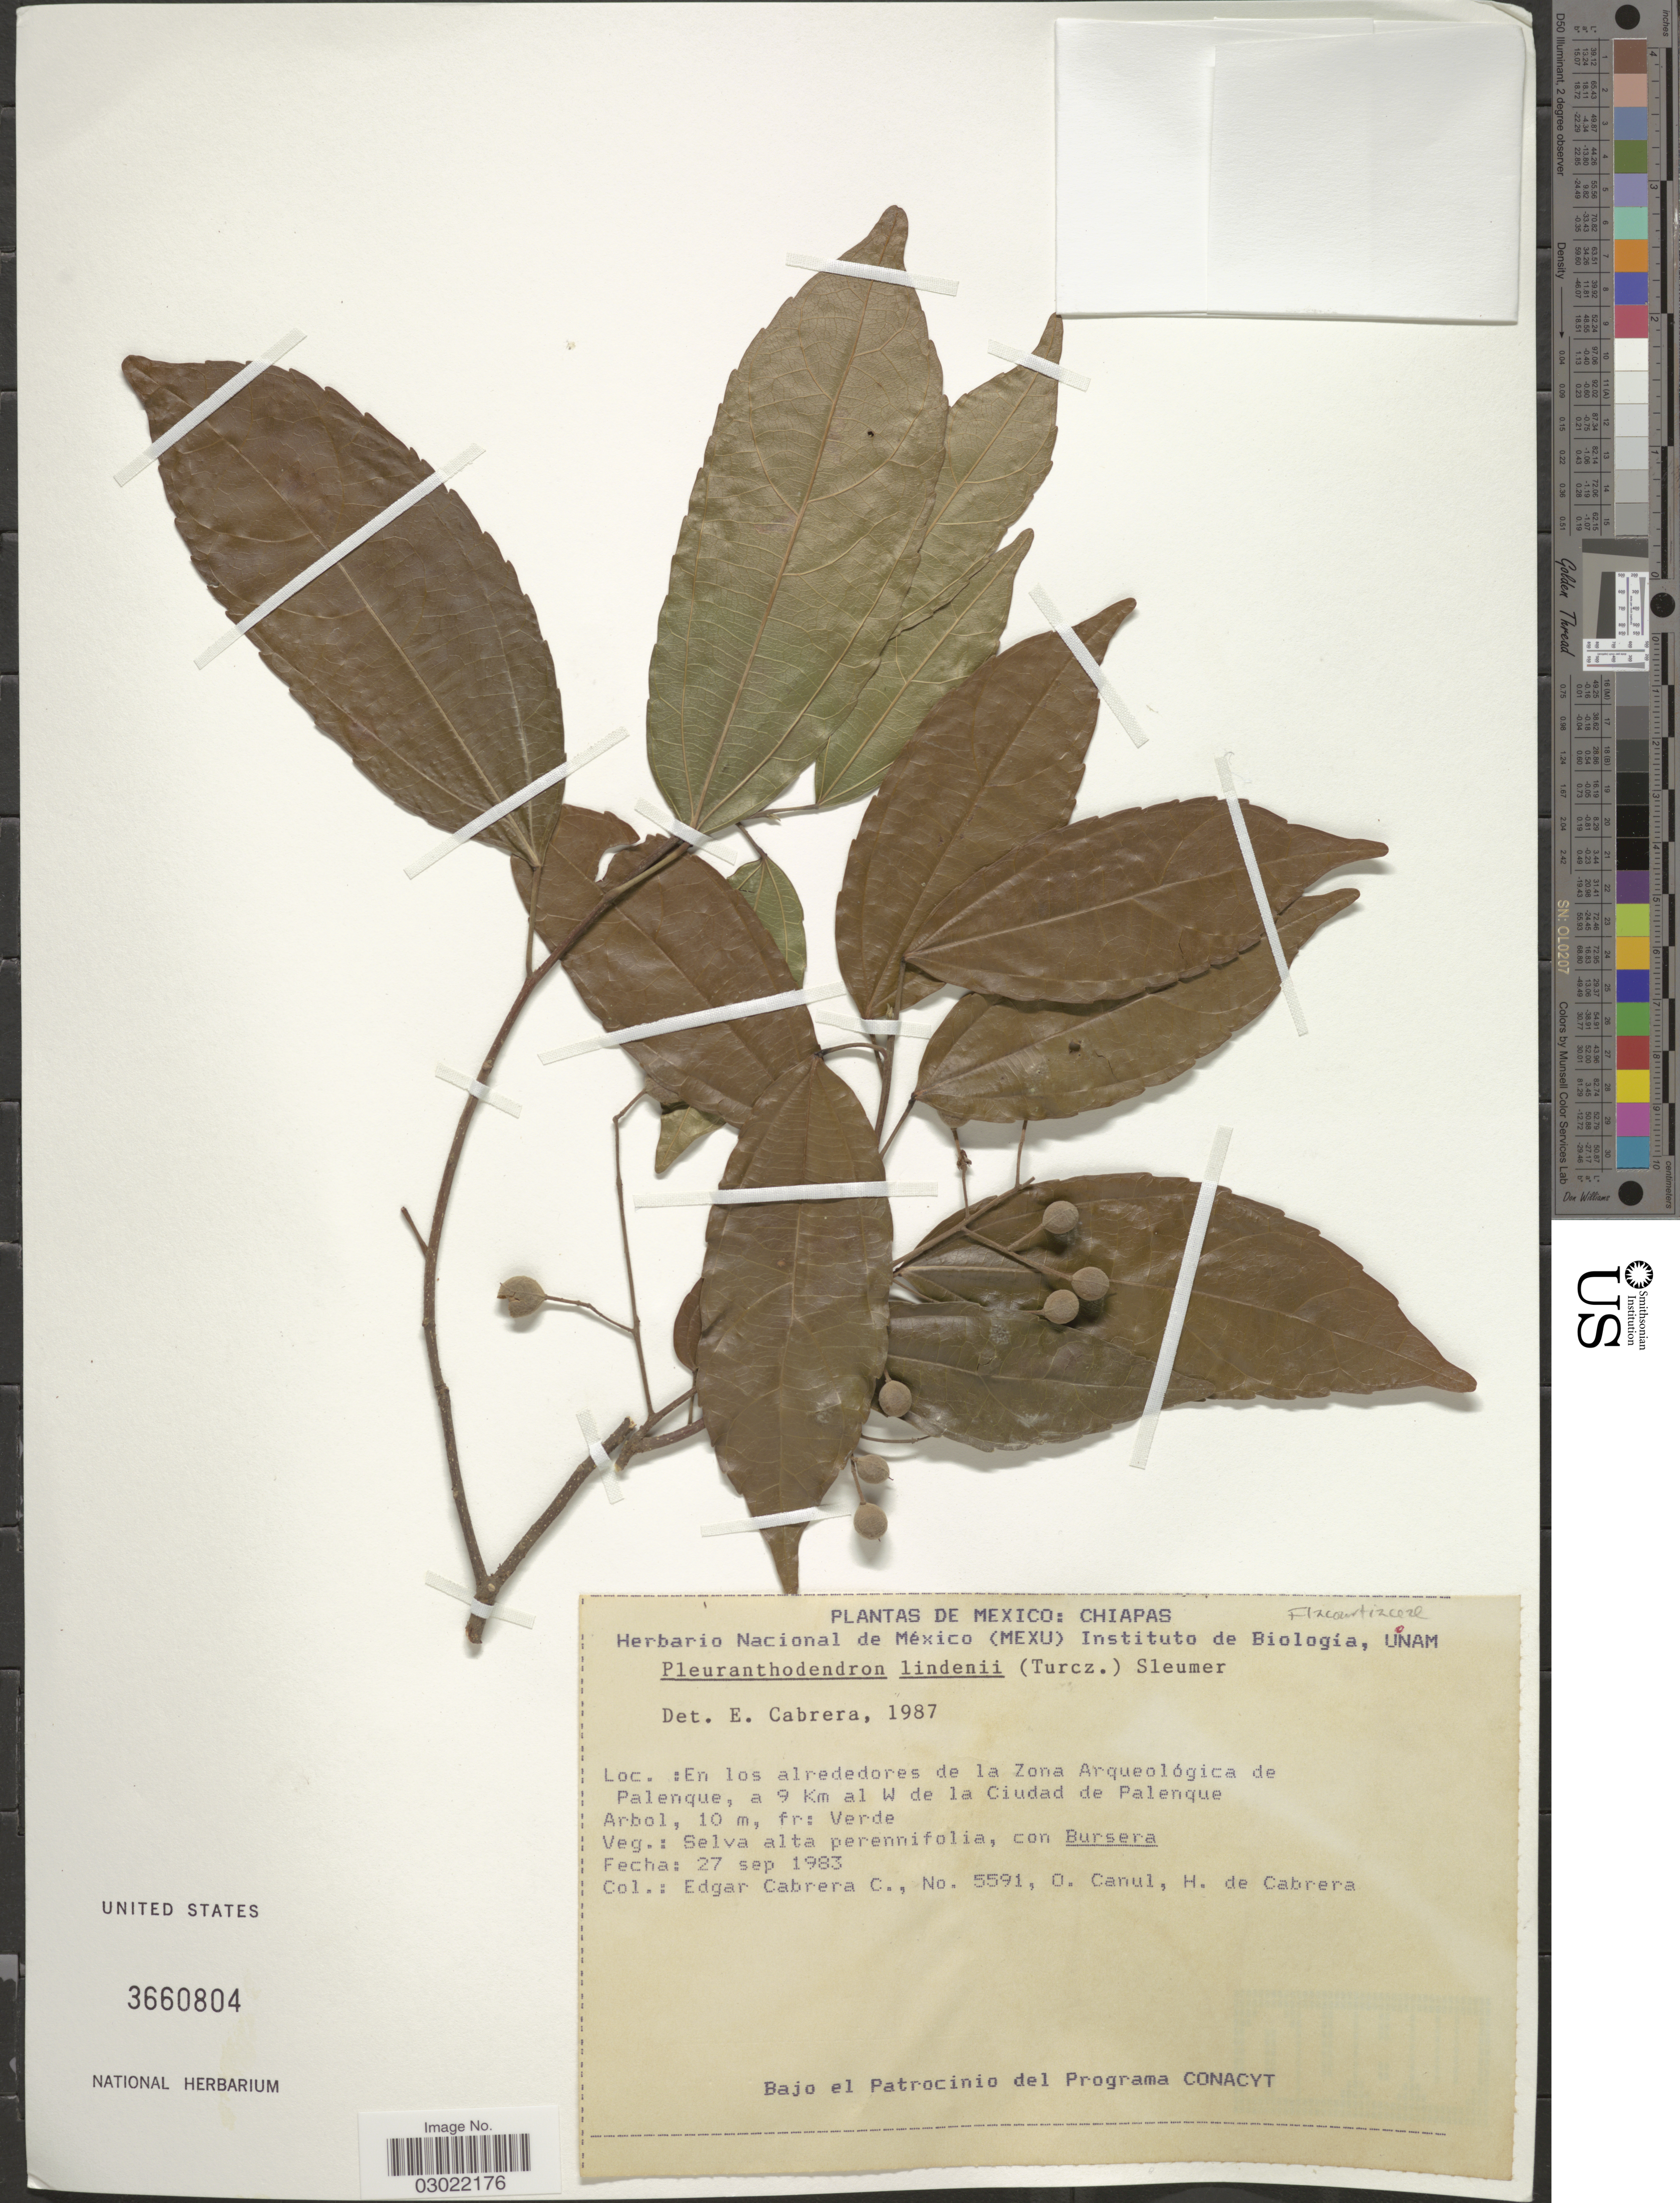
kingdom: Plantae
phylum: Tracheophyta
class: Magnoliopsida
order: Malpighiales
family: Salicaceae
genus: Pleuranthodendron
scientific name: Pleuranthodendron lindenii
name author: (Turcz.) Sleumer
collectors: E. Cabrera C., O. Canul & H. de Cabrera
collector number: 5591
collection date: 1983-09-27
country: Mexico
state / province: Chiapas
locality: En los alrededores de la Zona Arqueológica de Palenque, a 9 Km al W de la Ciudad de Palenque Arbol.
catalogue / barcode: US 3660804